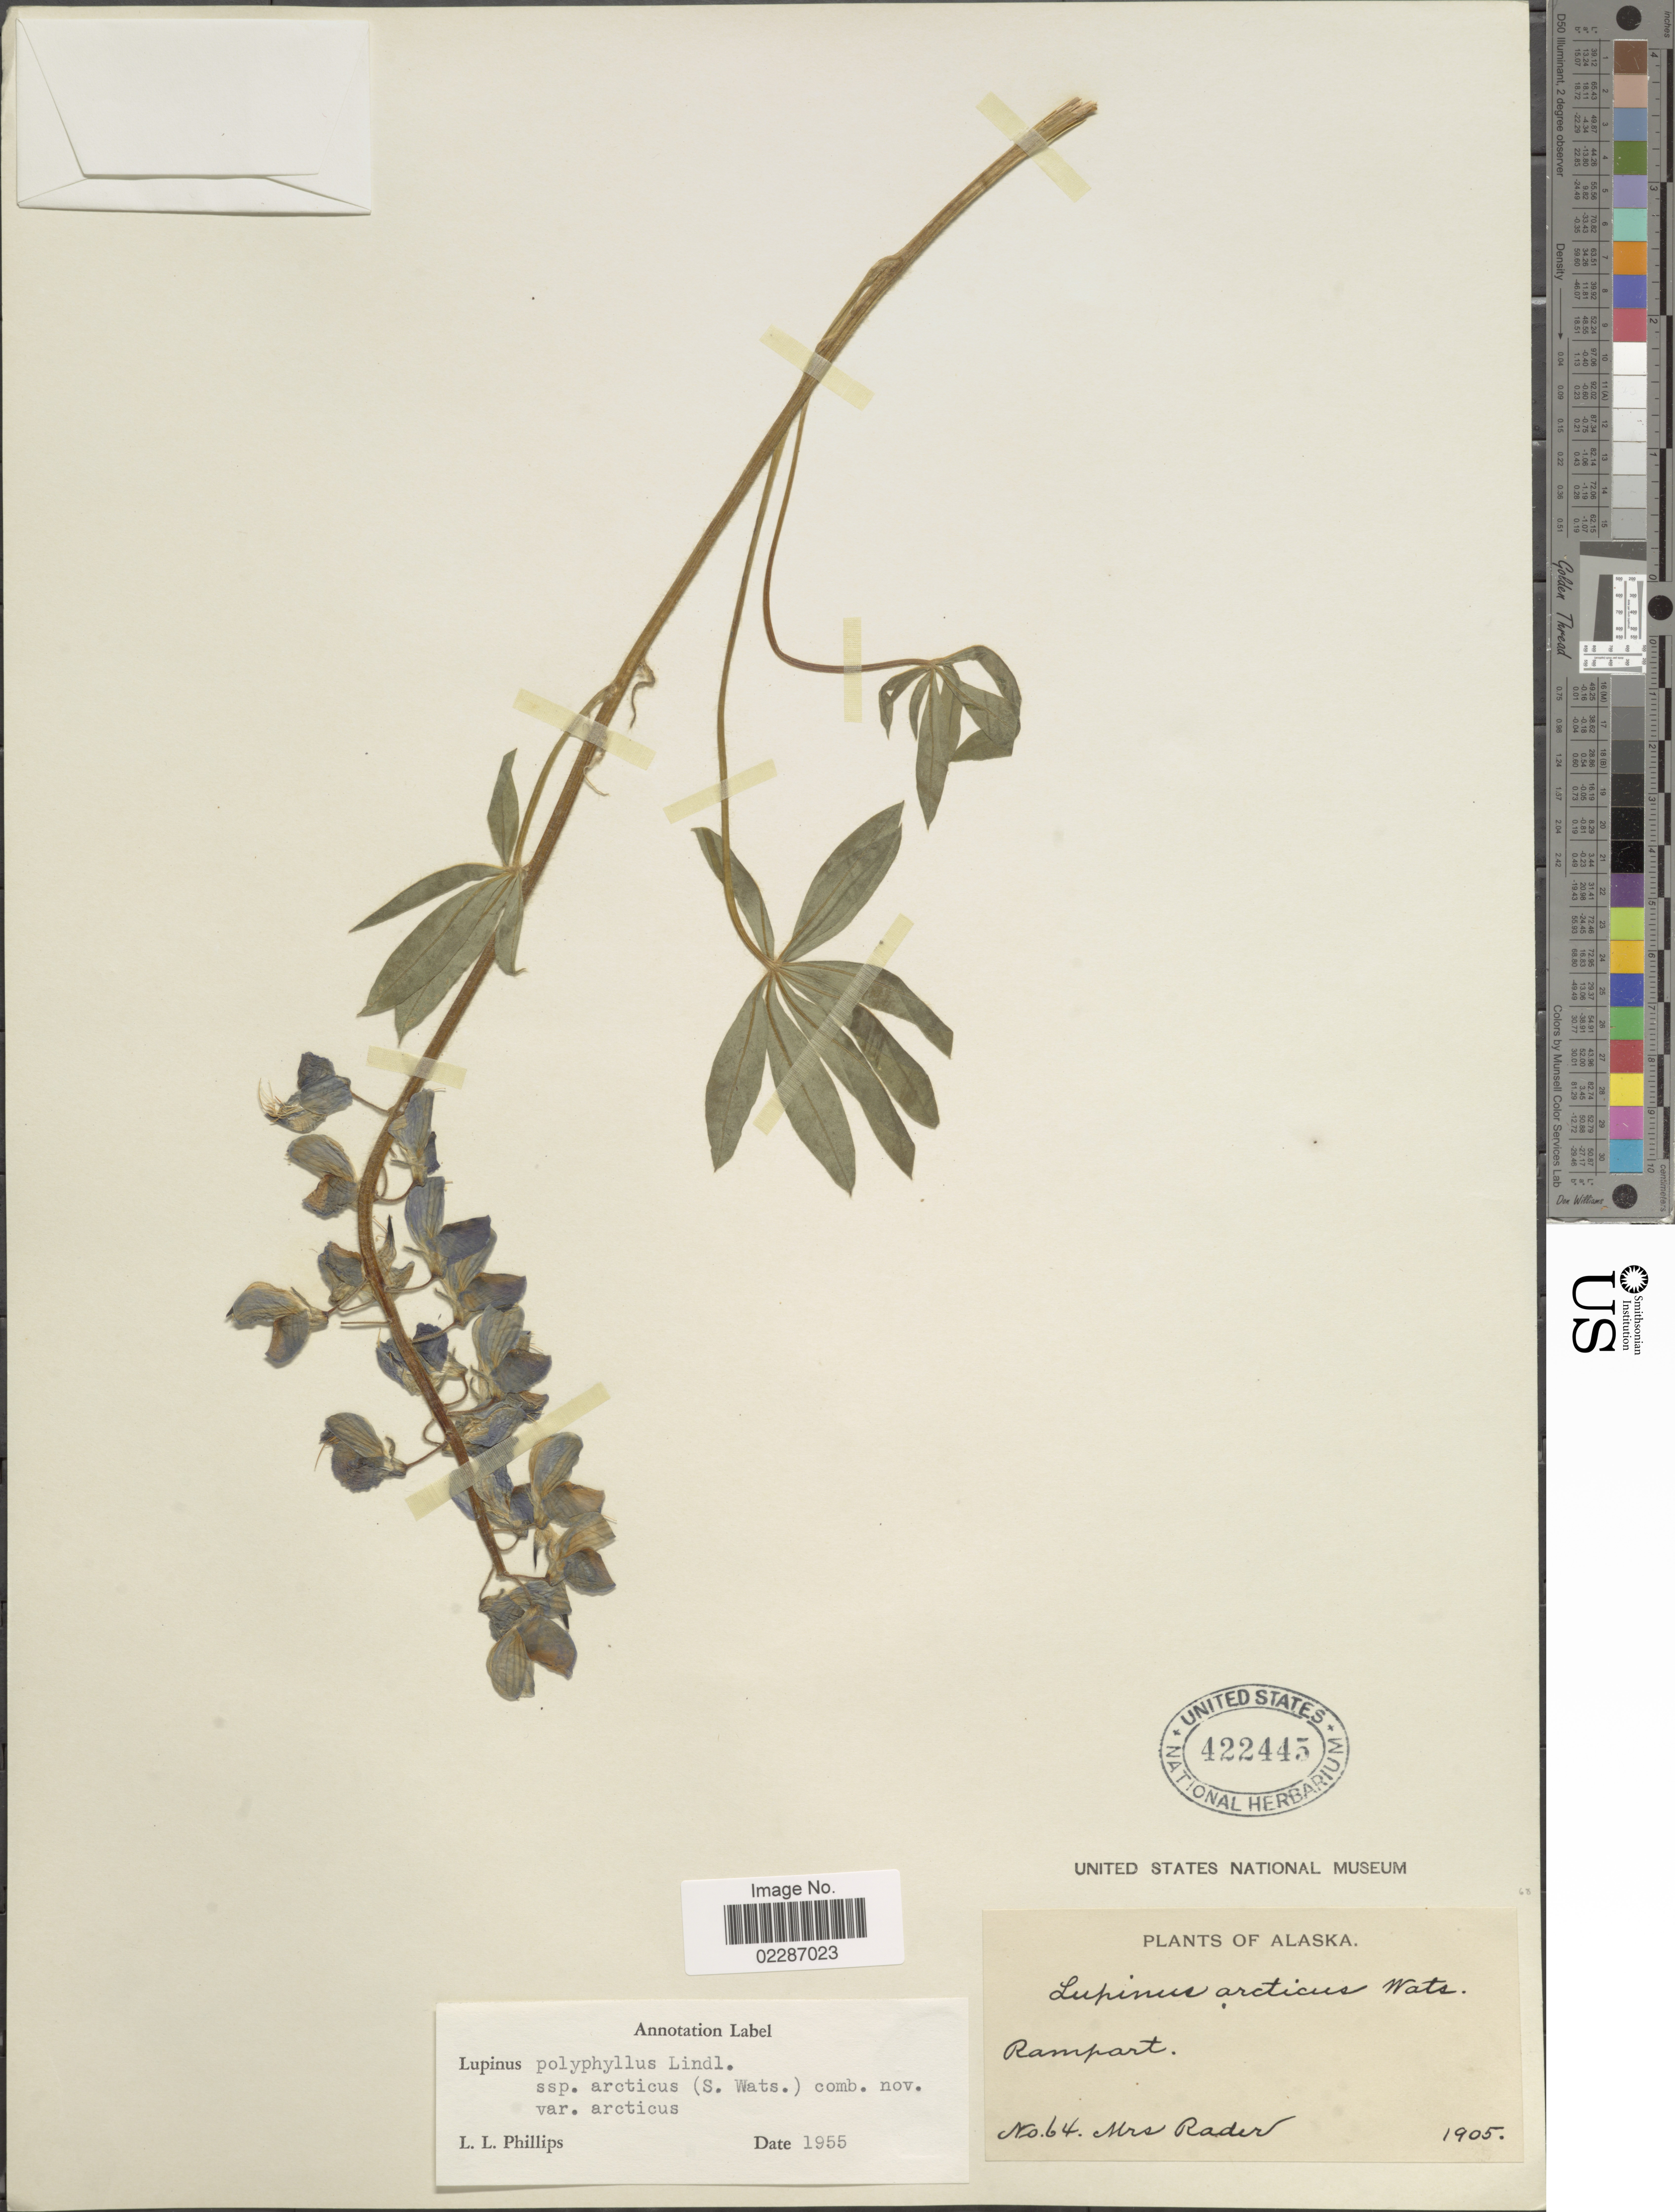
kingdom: Plantae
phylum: Tracheophyta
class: Magnoliopsida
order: Fabales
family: Fabaceae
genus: Lupinus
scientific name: Lupinus arcticus subsp. arcticus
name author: S. Watson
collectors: Mrs. Rader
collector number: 64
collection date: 1905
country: United States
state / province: Alaska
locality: Rampart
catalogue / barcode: US 422445